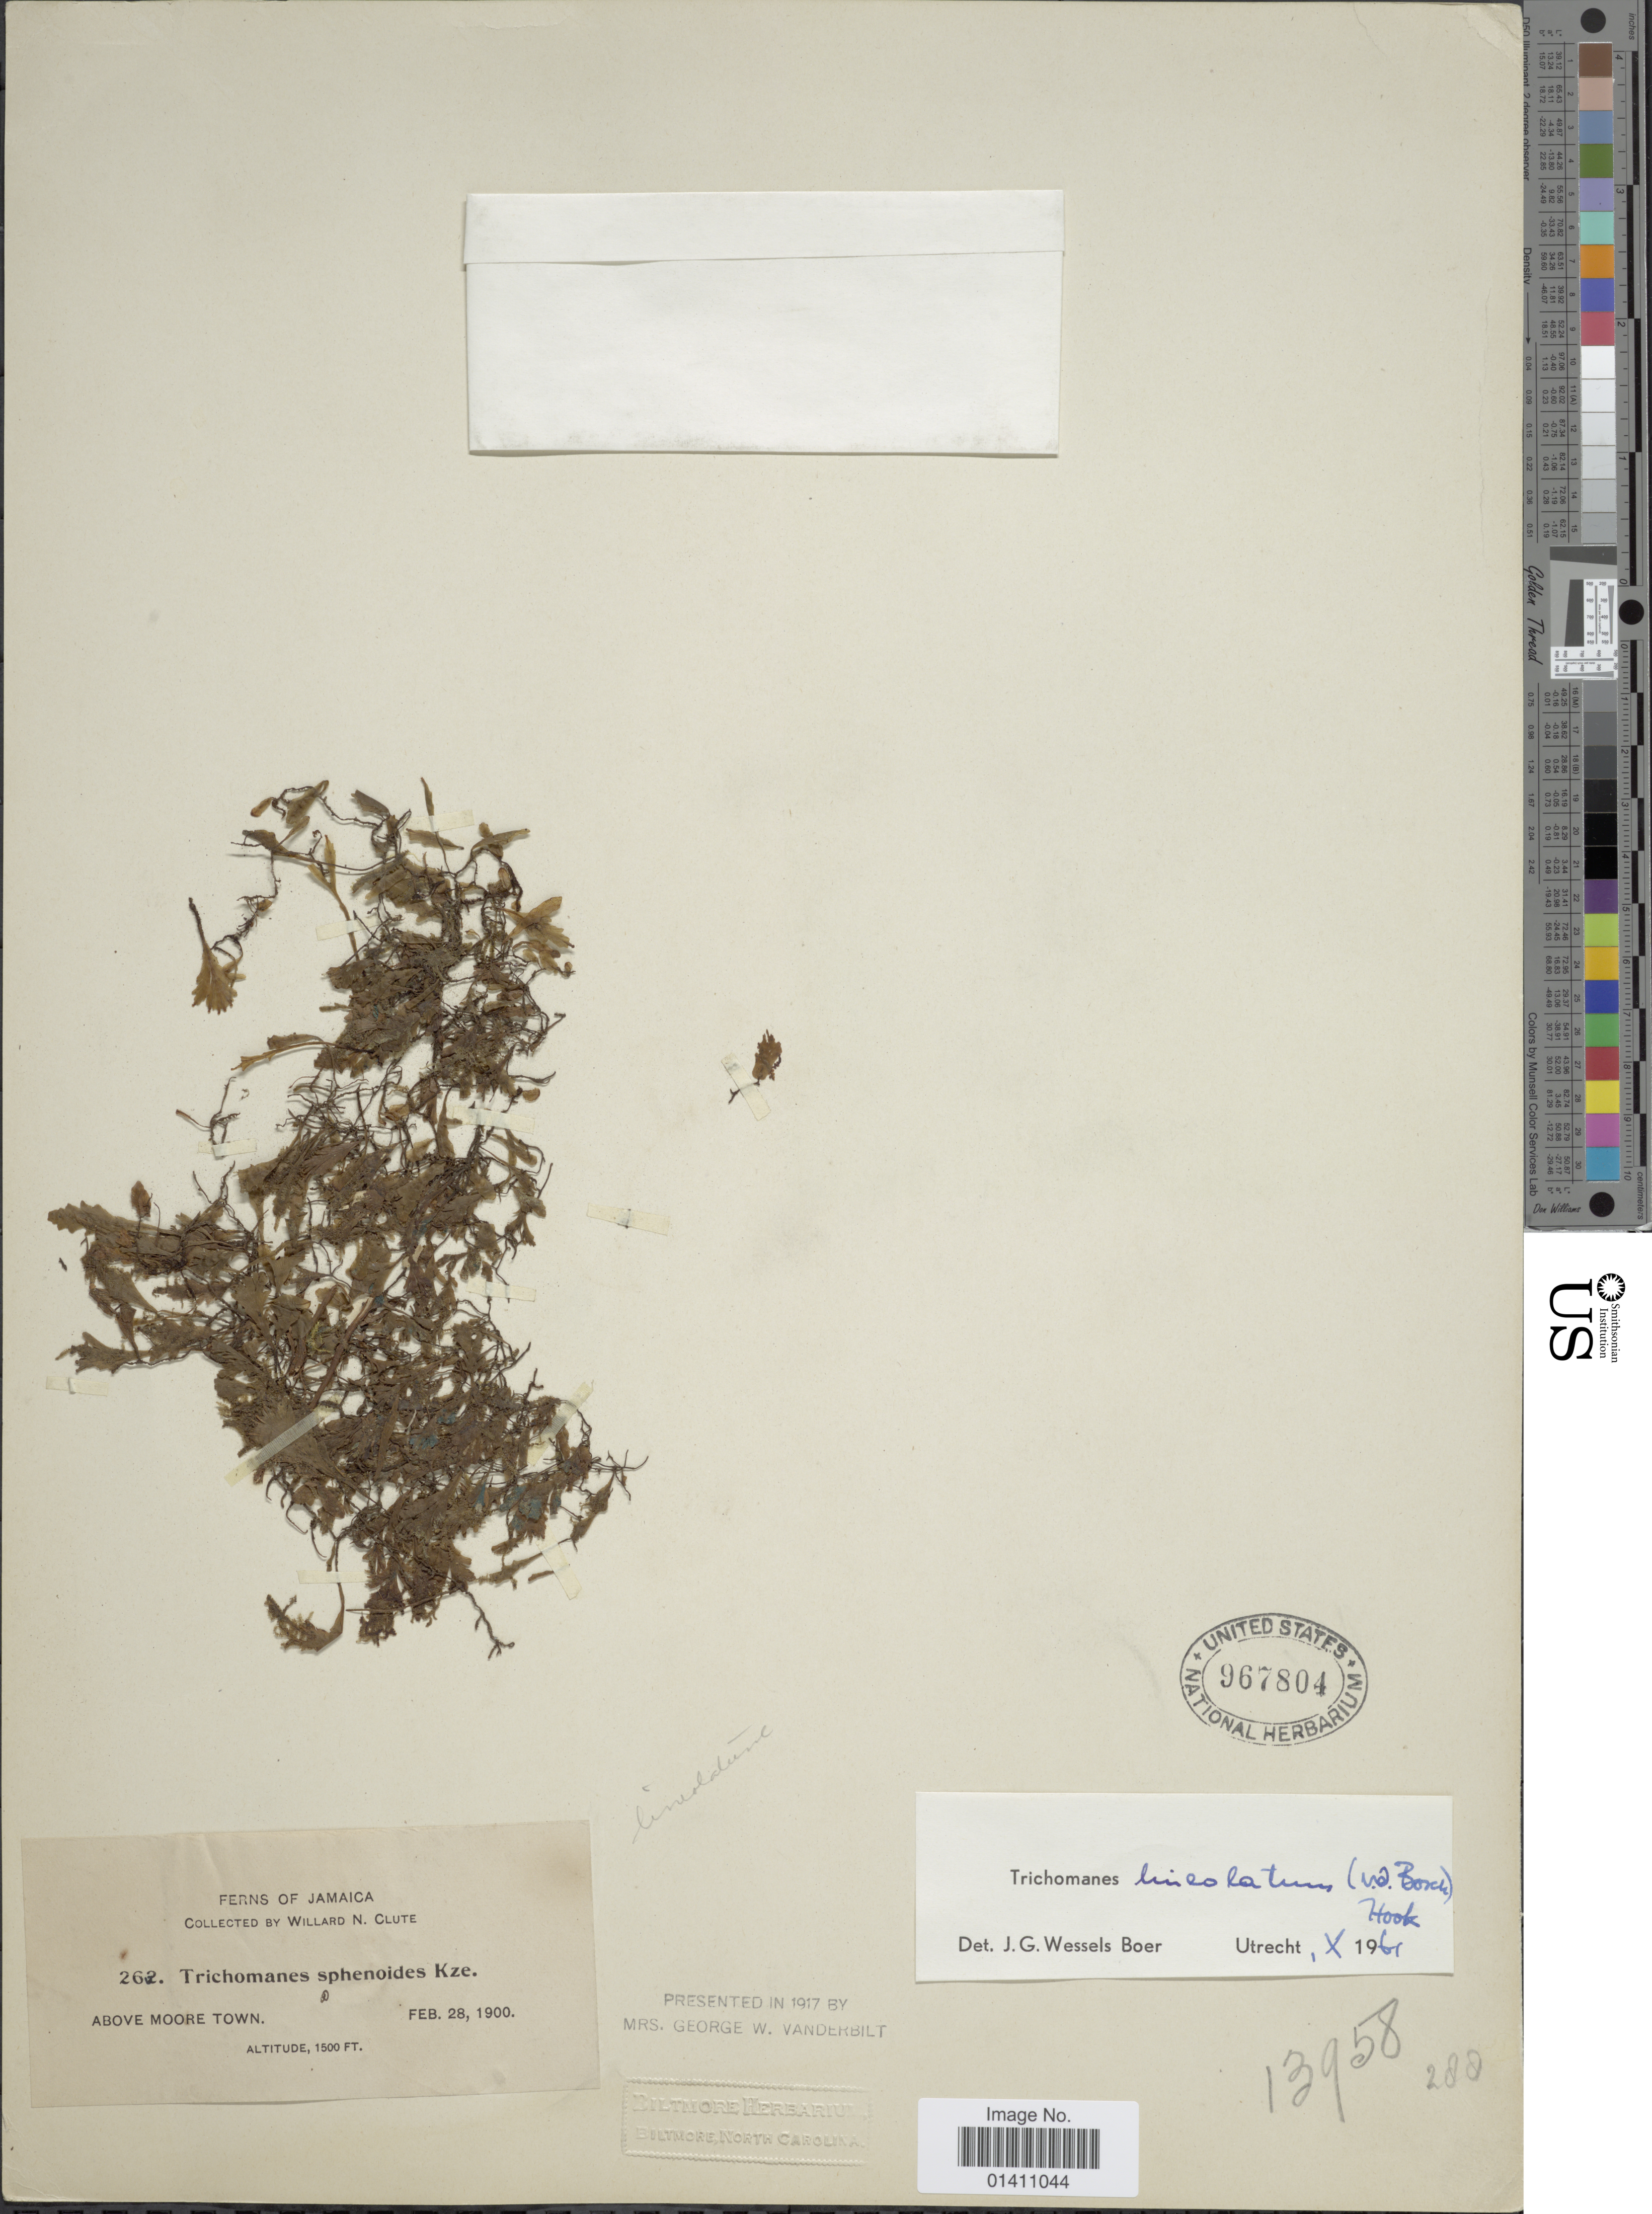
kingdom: Plantae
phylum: Tracheophyta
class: Polypodiopsida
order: Hymenophyllales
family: Hymenophyllaceae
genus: Didymoglossum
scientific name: Didymoglossum lineolatum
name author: Bosch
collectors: W. N. Clute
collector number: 262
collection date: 1900-02-28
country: Jamaica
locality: Above Moore Town.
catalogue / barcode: US 967804